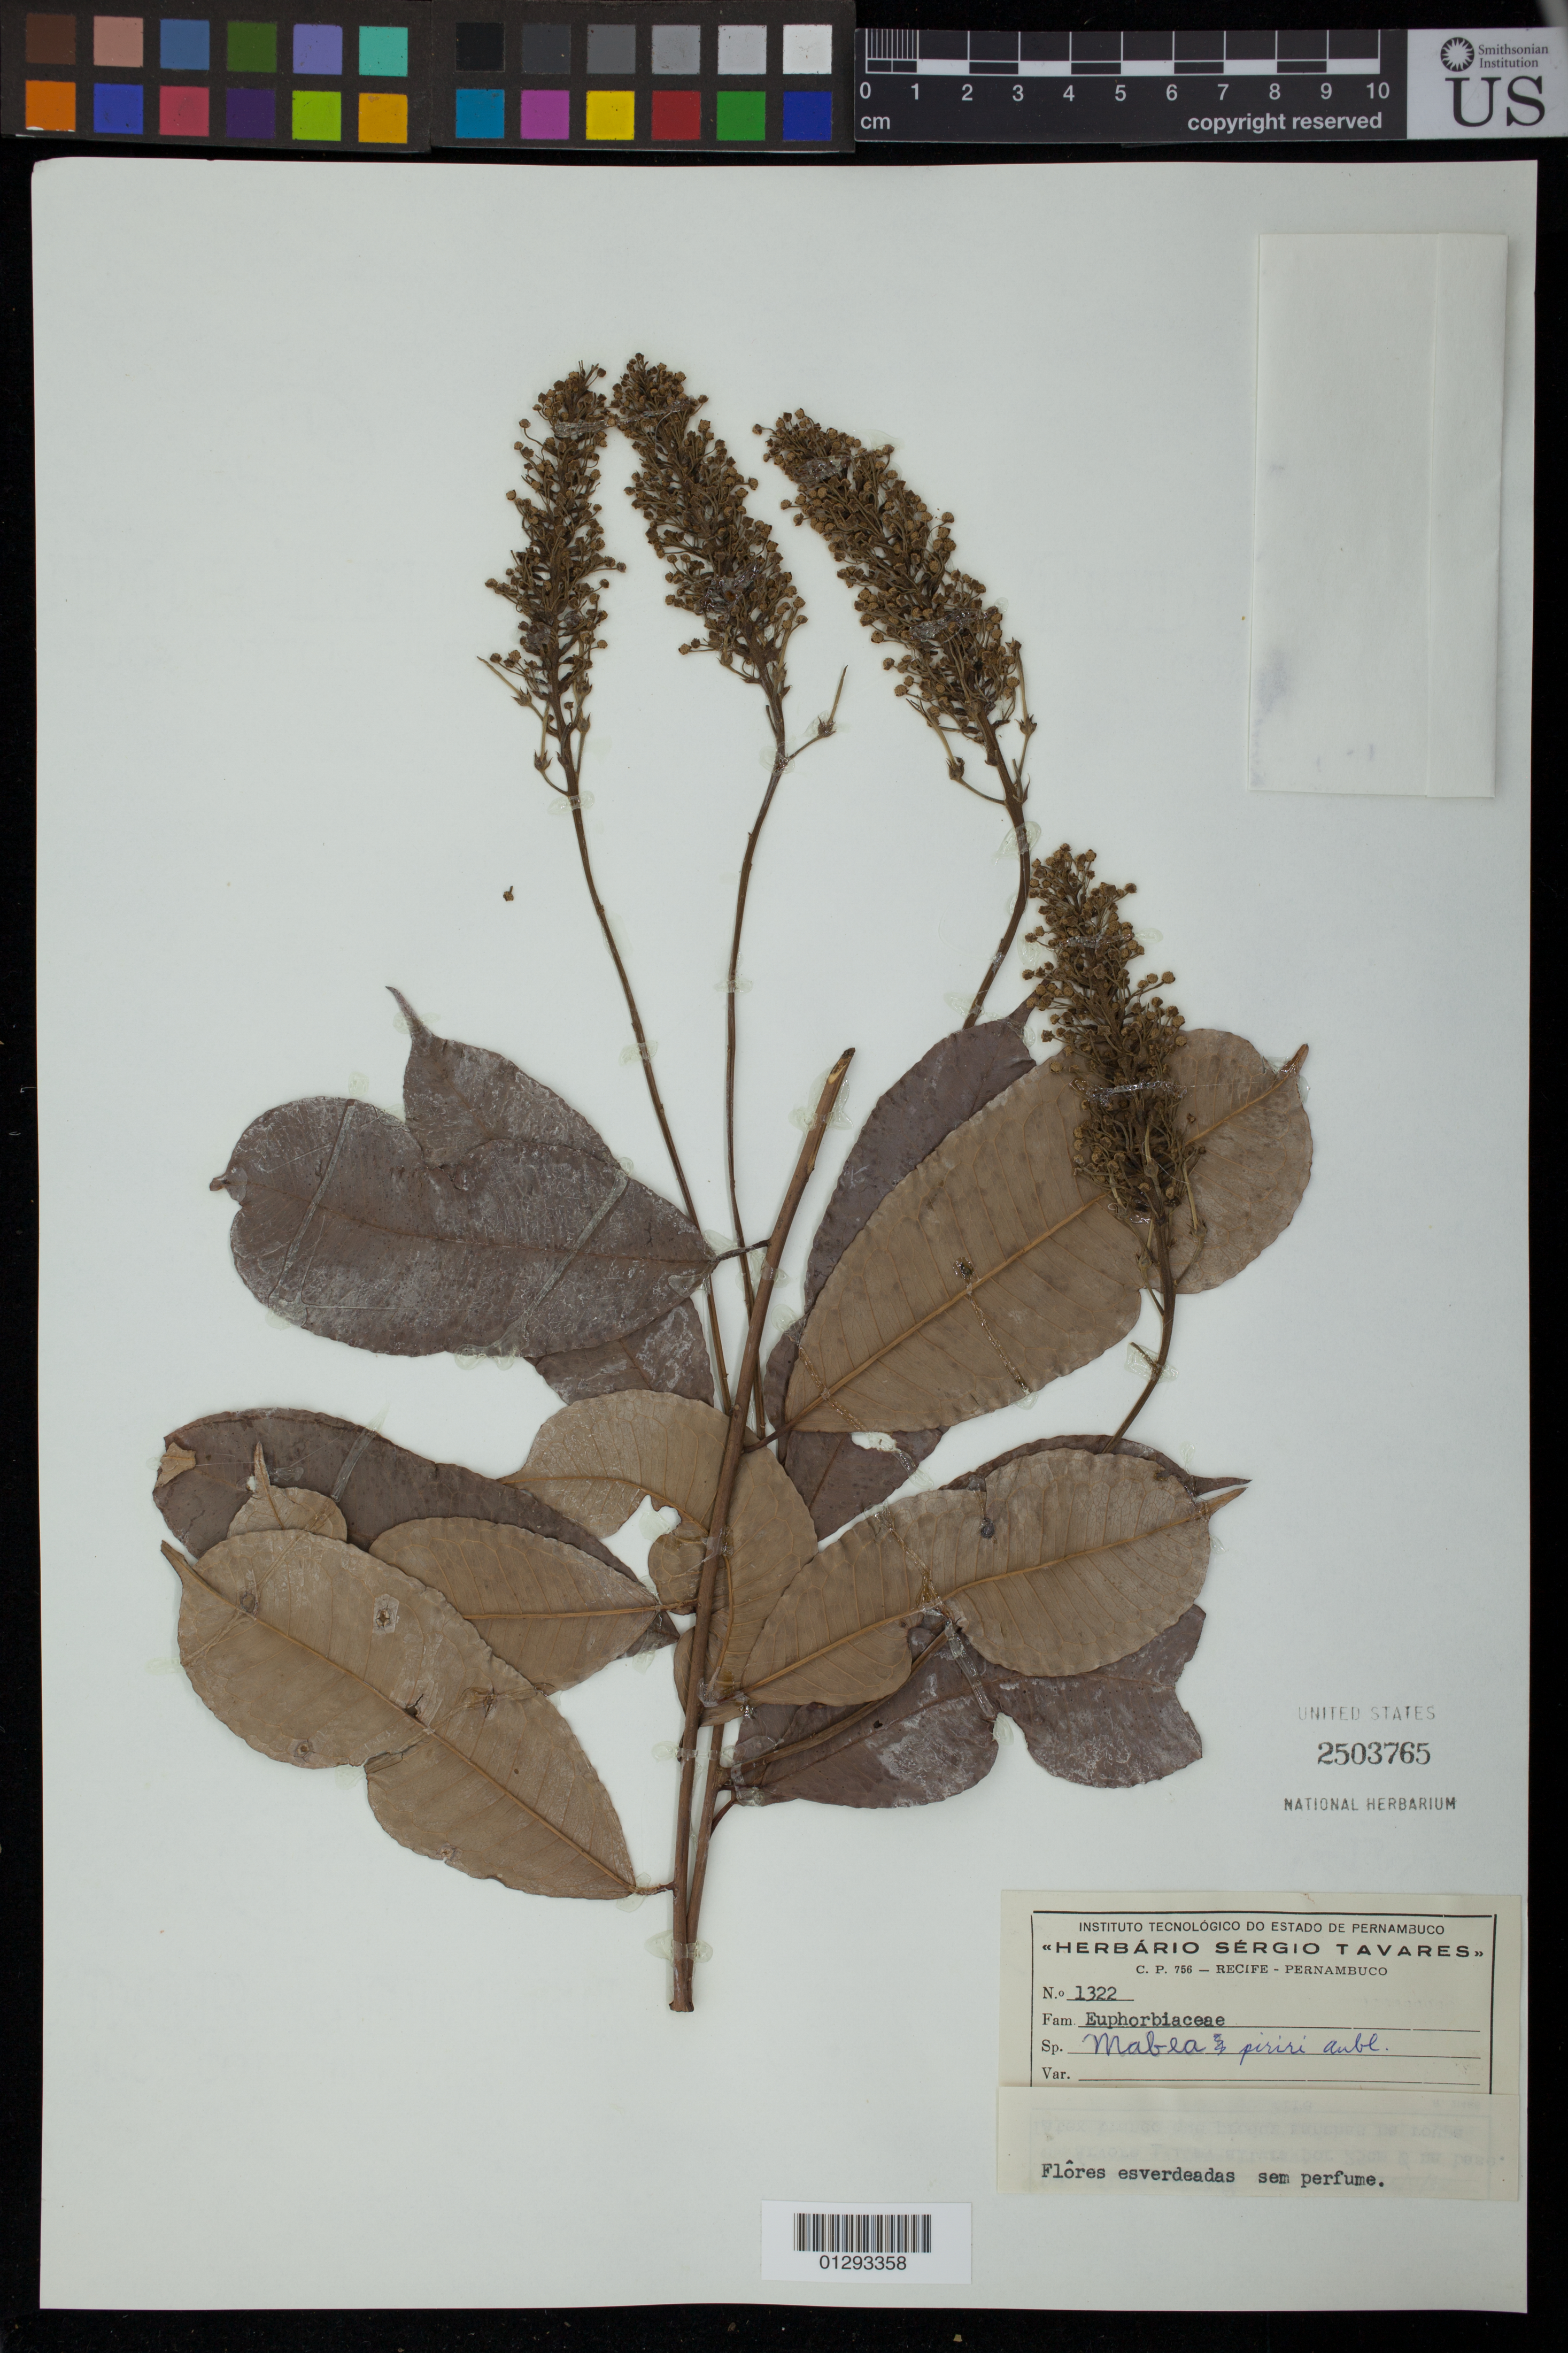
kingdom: Plantae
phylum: Tracheophyta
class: Magnoliopsida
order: Malpighiales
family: Euphorbiaceae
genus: Mabea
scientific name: Mabea piriri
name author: Aubl.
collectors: ex herb. S. Tavares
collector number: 1322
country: Brazil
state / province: Pernambuco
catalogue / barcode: US 2503765